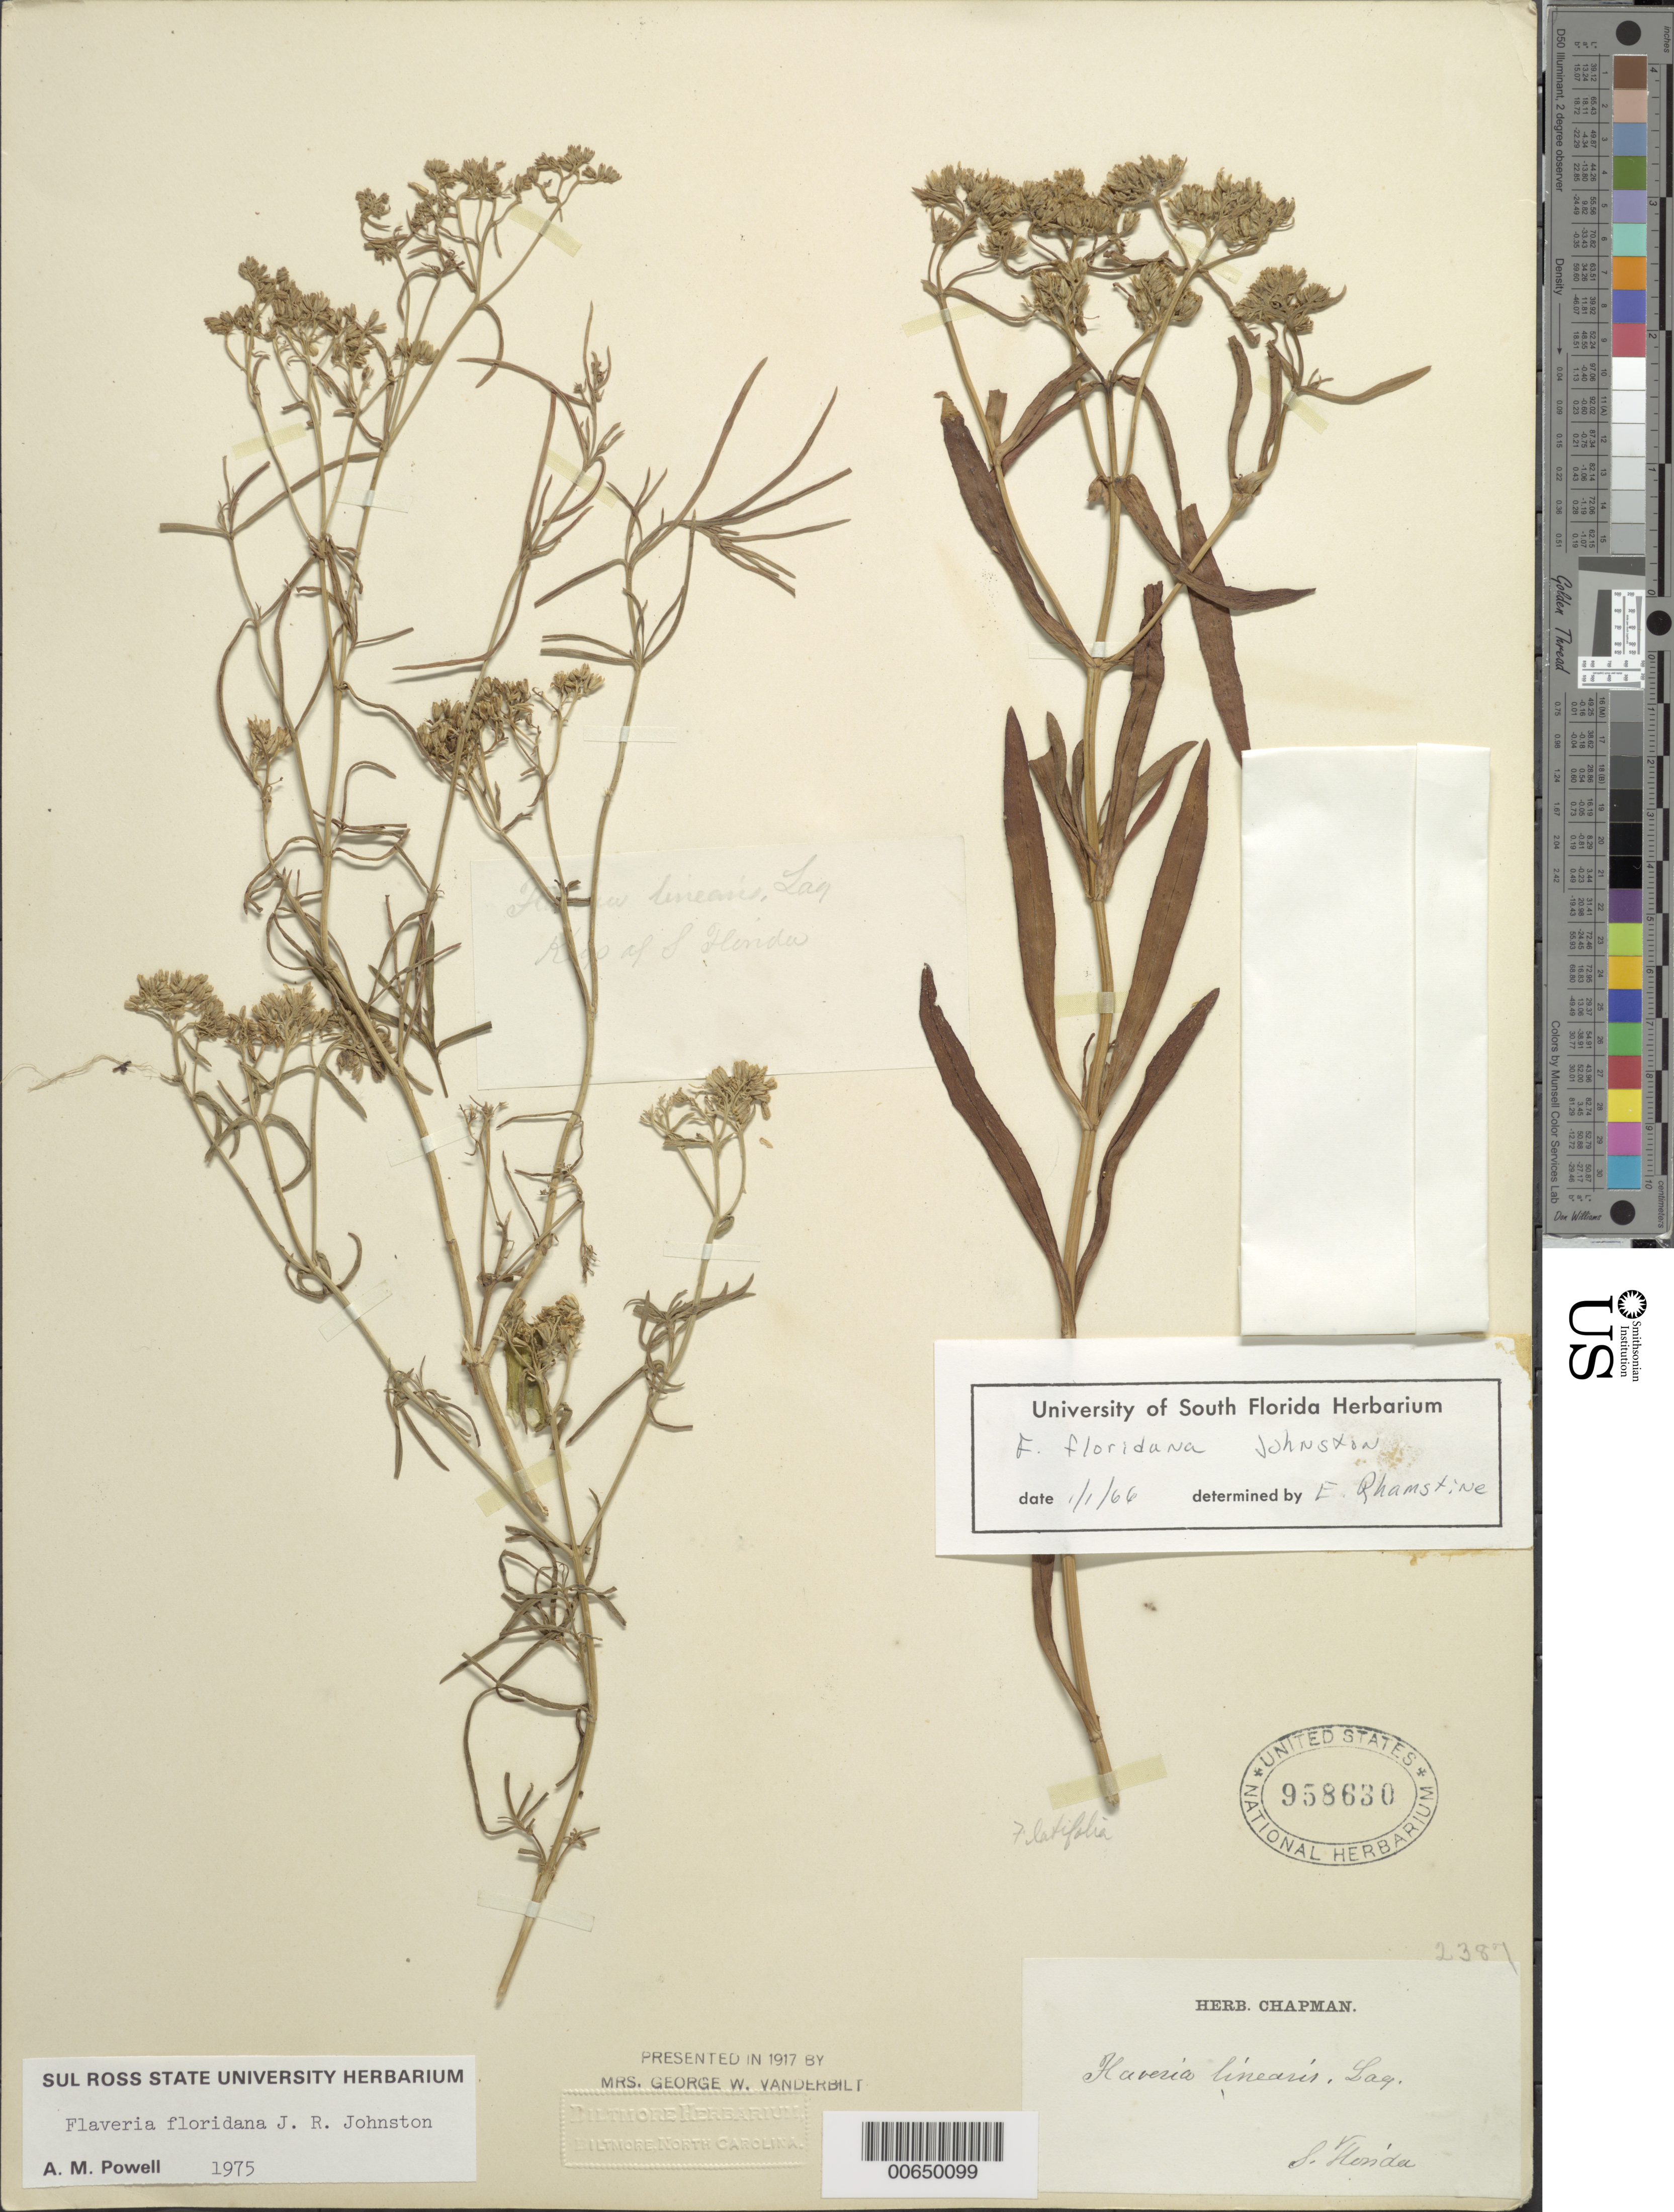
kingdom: Plantae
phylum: Tracheophyta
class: Magnoliopsida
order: Asterales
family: Asteraceae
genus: Flaveria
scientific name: Flaveria floridana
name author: J.R. Johnst.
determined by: Powell, A. M.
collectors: A. W. Chapman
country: United States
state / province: Florida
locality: Keys of S. Florida.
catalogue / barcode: US 958630